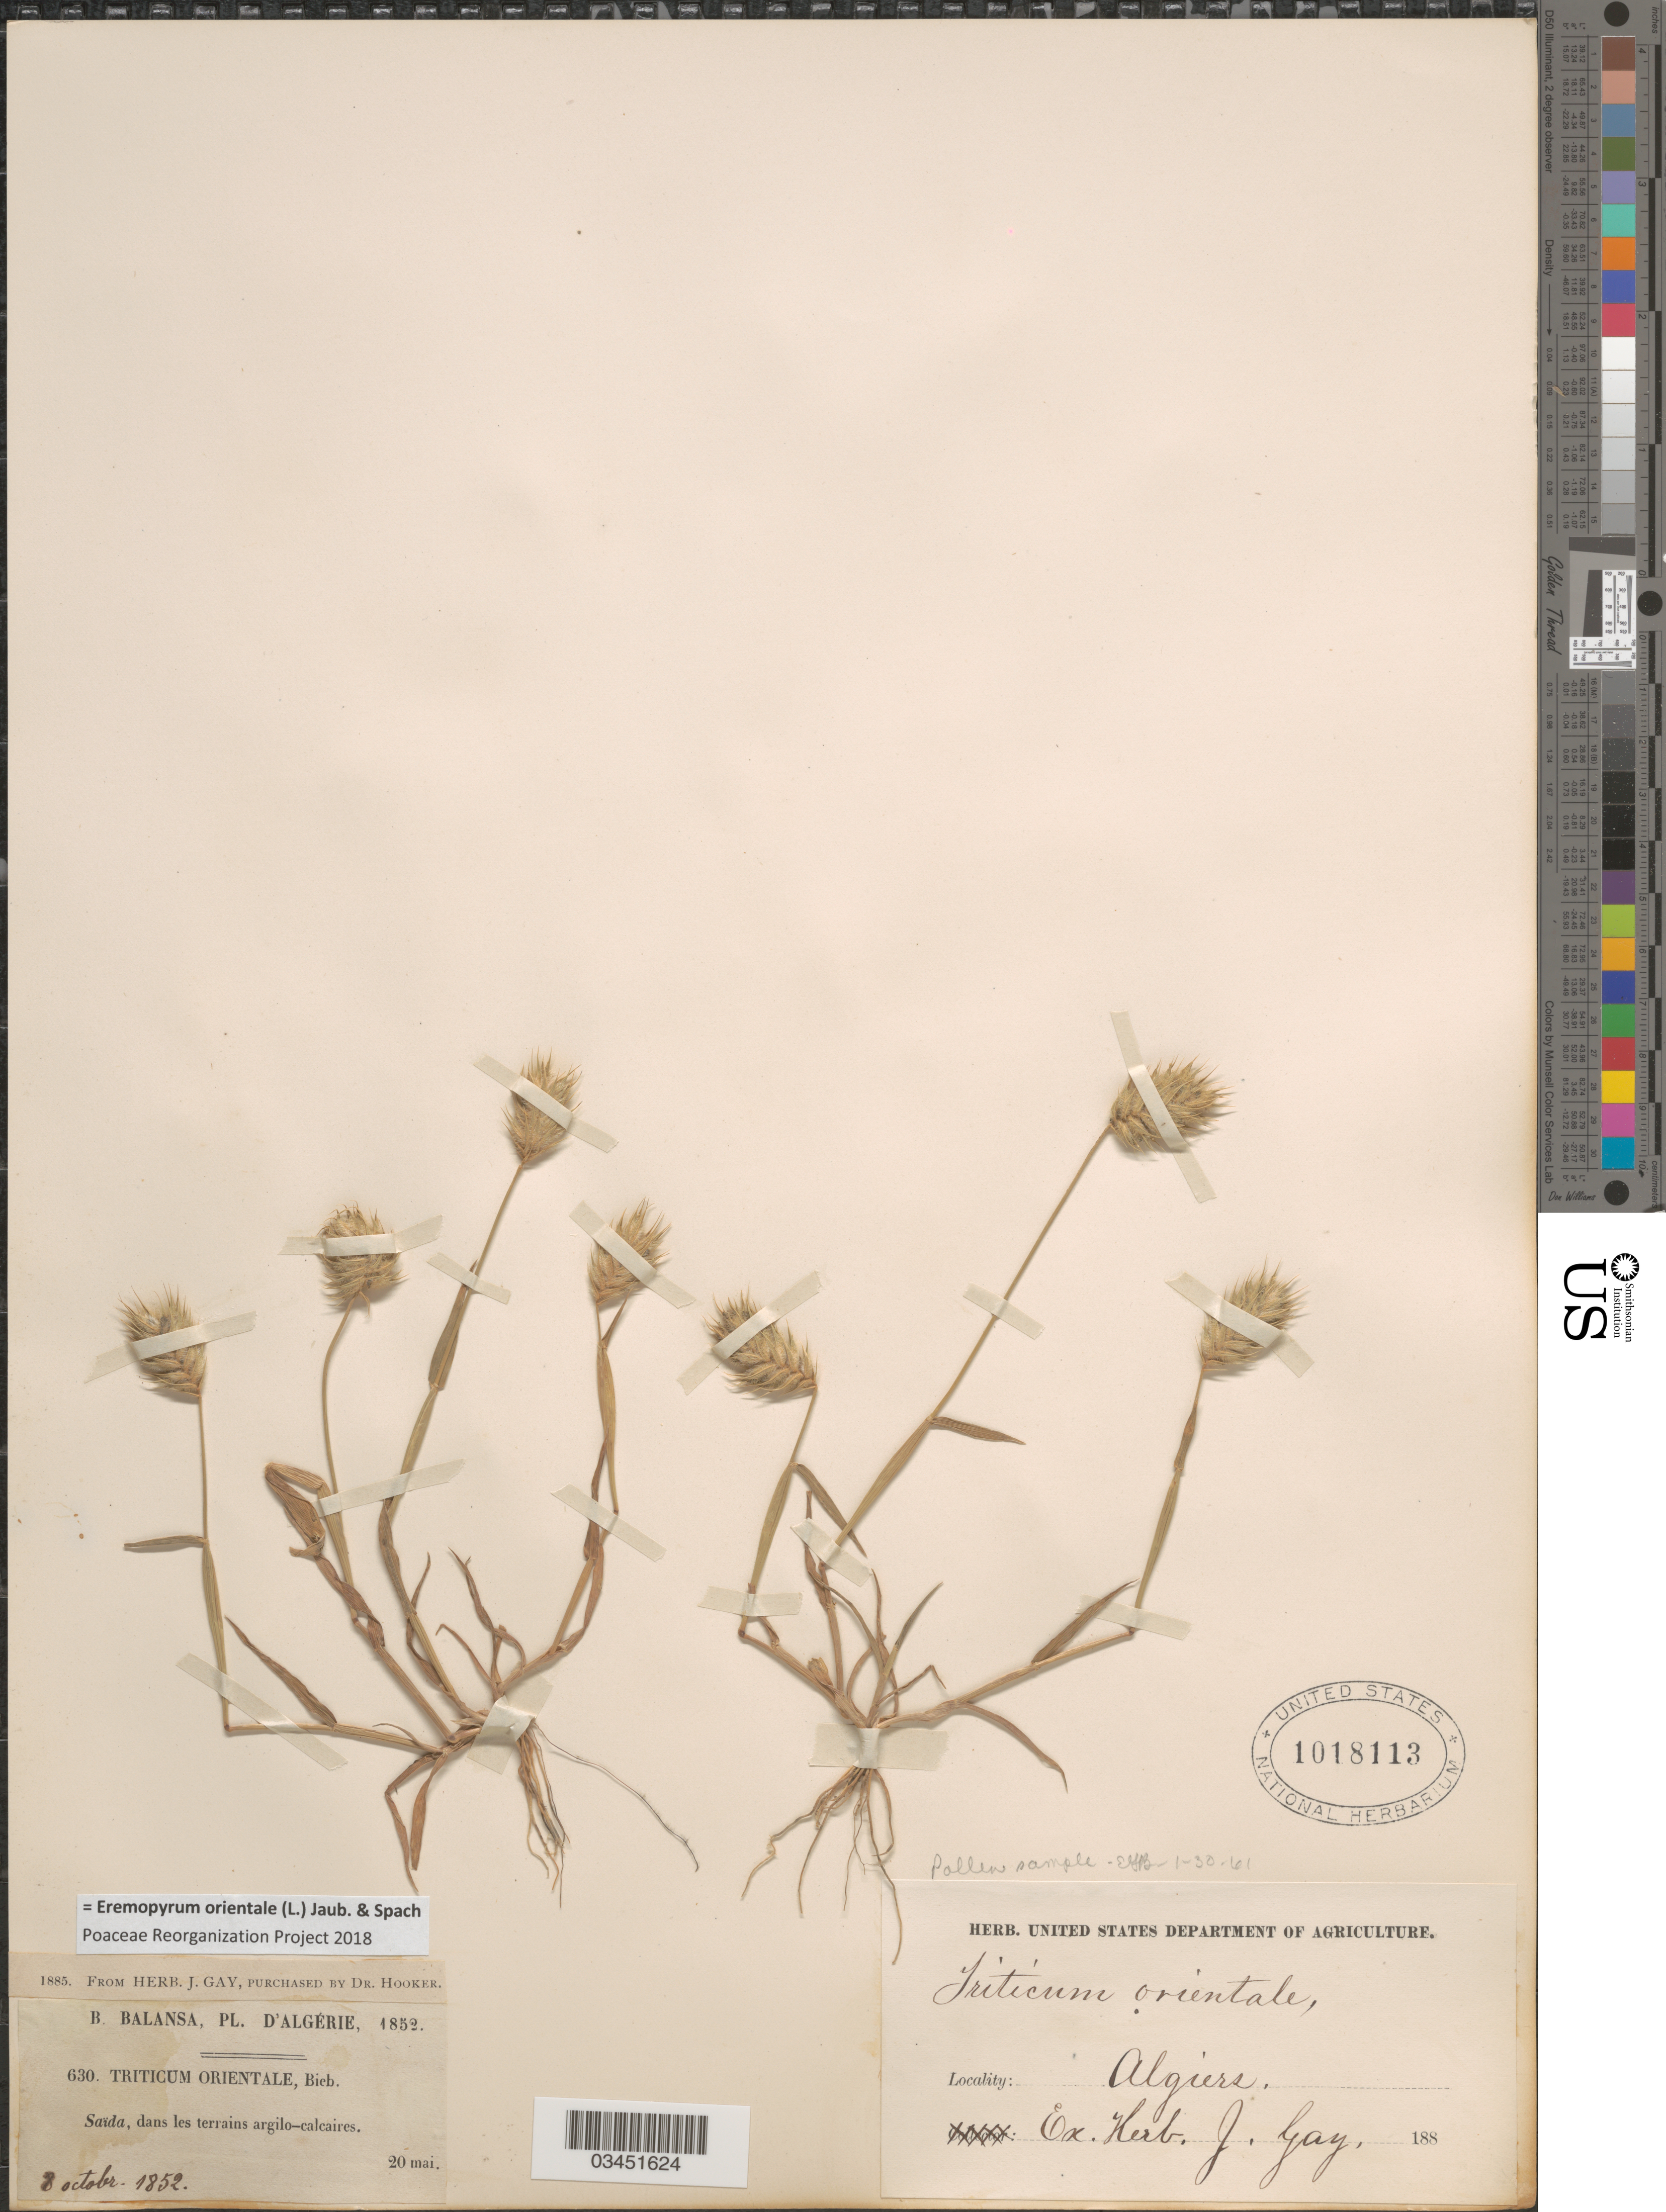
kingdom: Plantae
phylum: Tracheophyta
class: Liliopsida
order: Poales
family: Poaceae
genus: Eremopyrum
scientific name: Eremopyrum orientale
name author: (L.) Jaub. & Spach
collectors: B. Balansa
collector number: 630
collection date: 1852-05-20/1852-10-08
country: Algeria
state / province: Saïda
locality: Dans les terrains argilo-calcaires.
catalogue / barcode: US 1018113